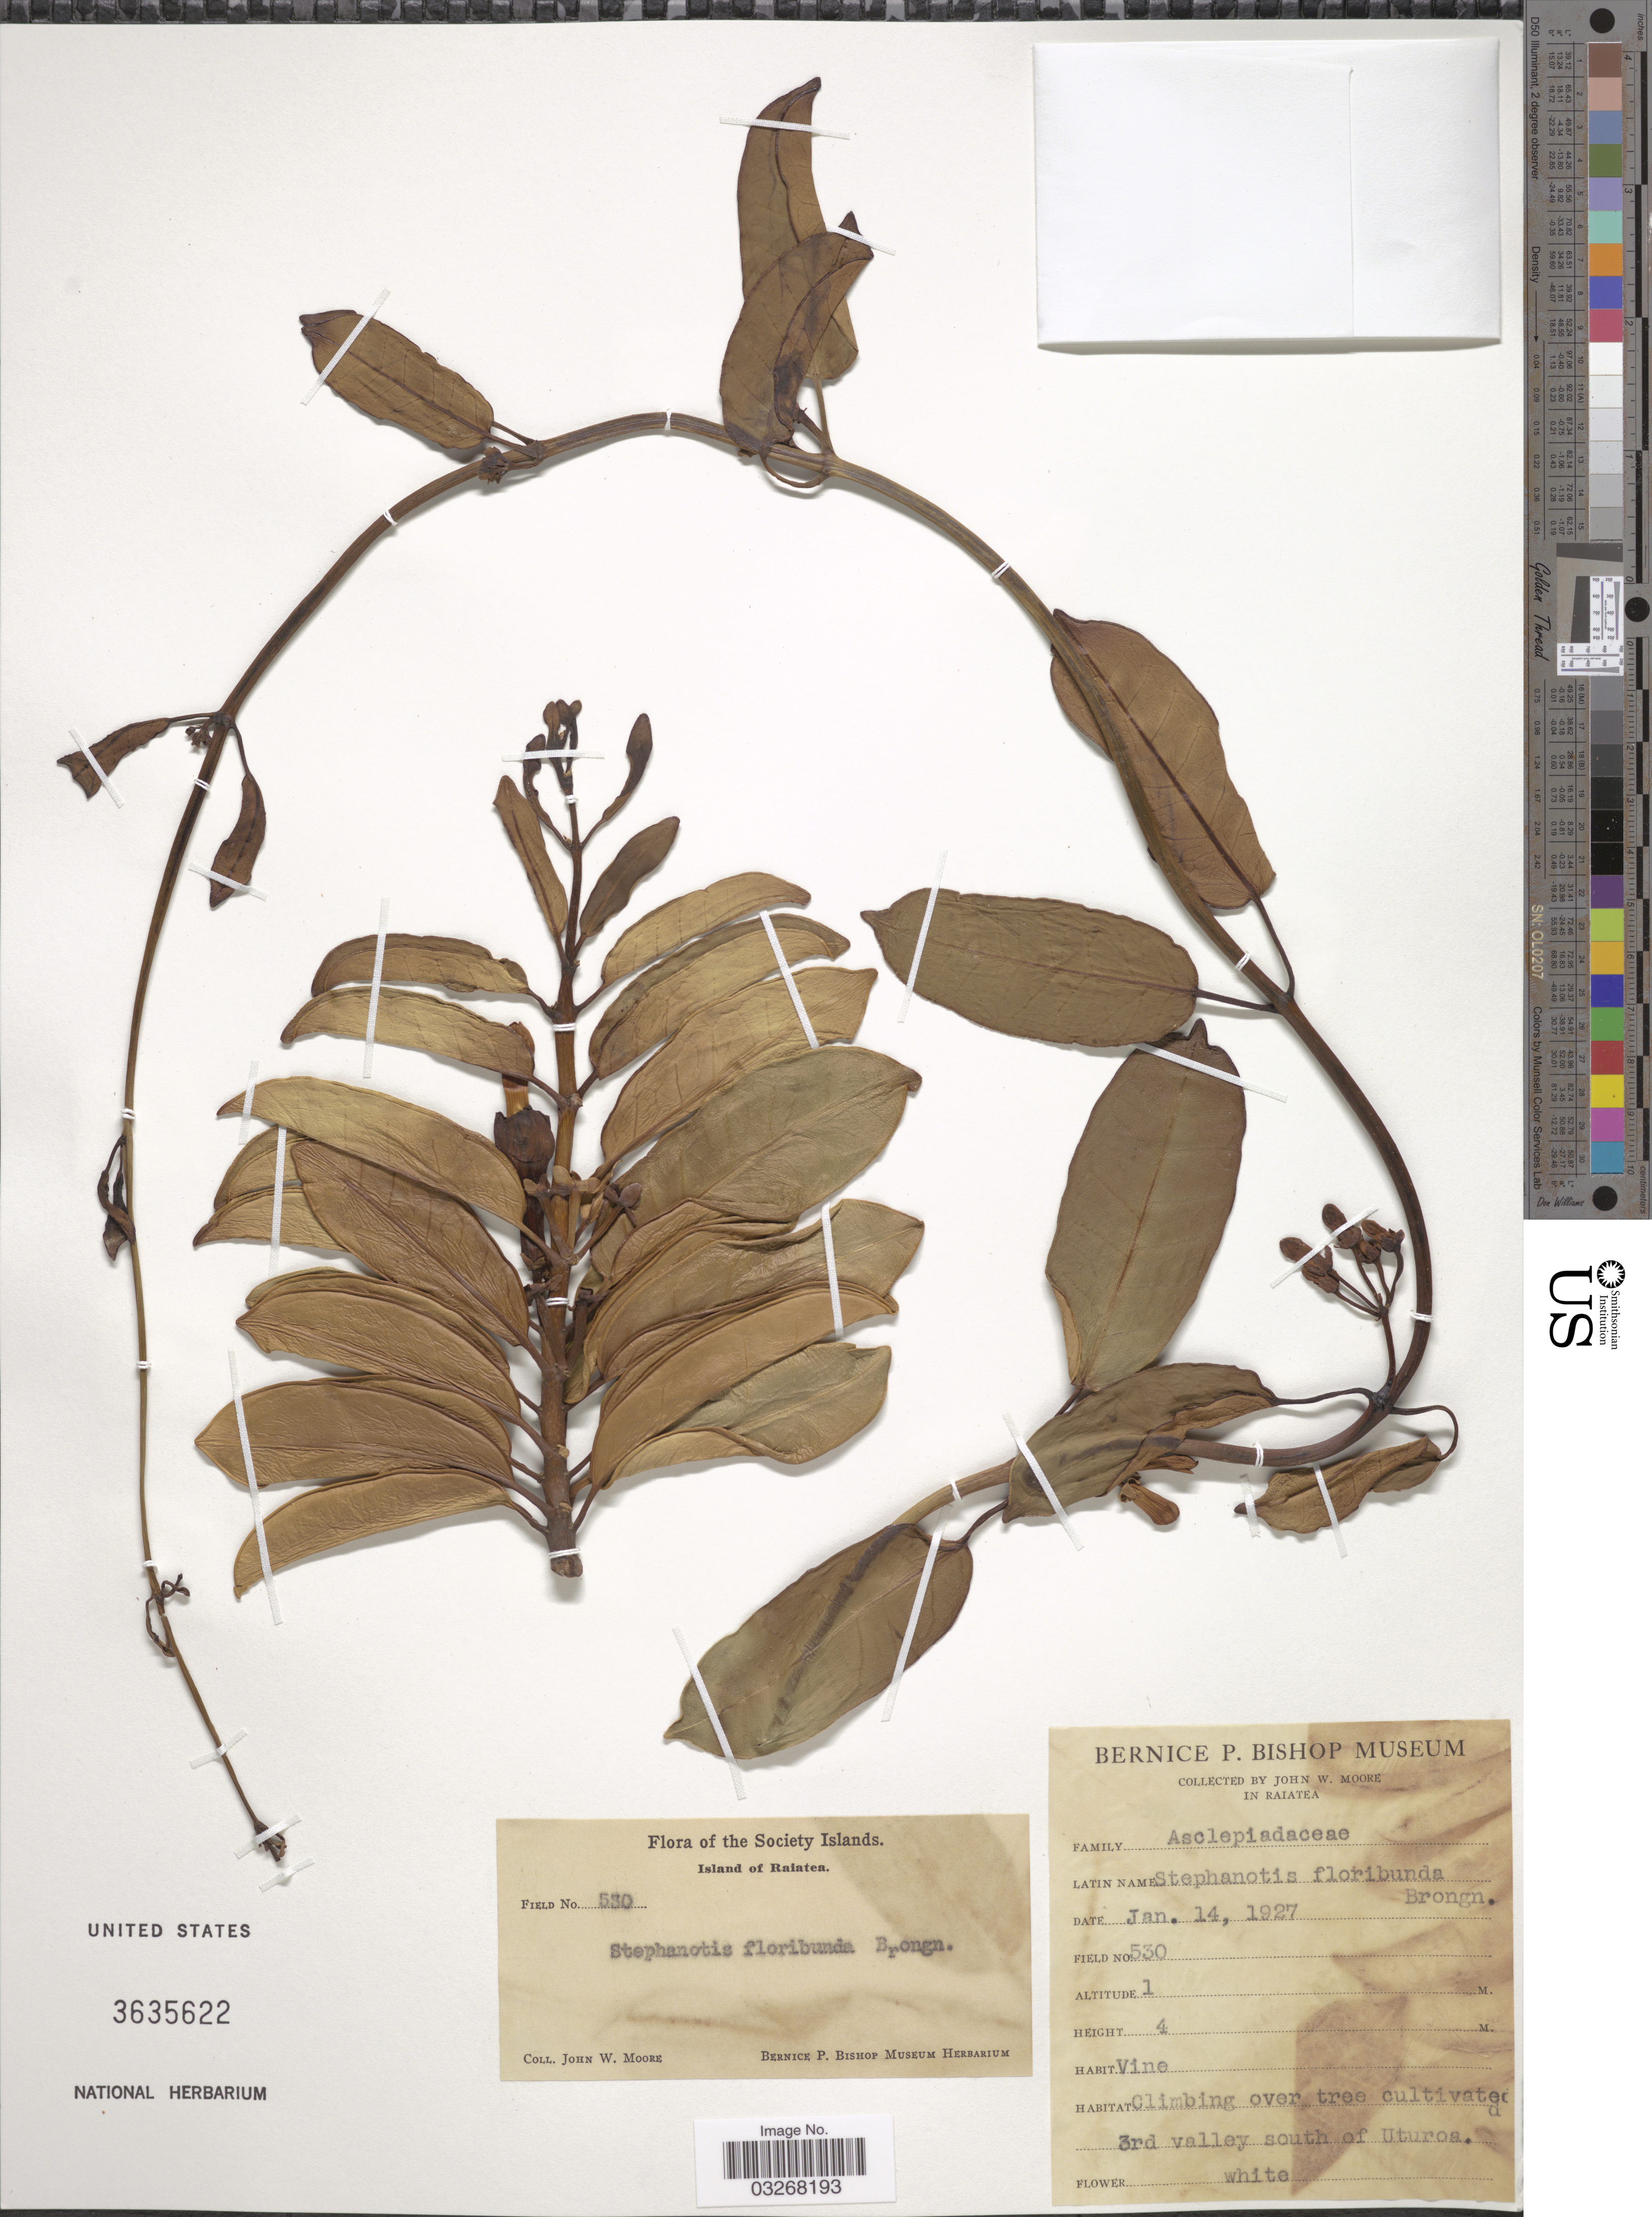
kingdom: Plantae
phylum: Tracheophyta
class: Magnoliopsida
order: Gentianales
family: Apocynaceae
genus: Marsdenia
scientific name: Marsdenia floribunda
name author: (Brongn.) Schltr.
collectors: J. Moore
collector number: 530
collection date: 1927-01-14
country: French Polynesia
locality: Island of Raiatea. 3rd valley south of Uturoa. The Society Islands.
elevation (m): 1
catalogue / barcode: US 3635622